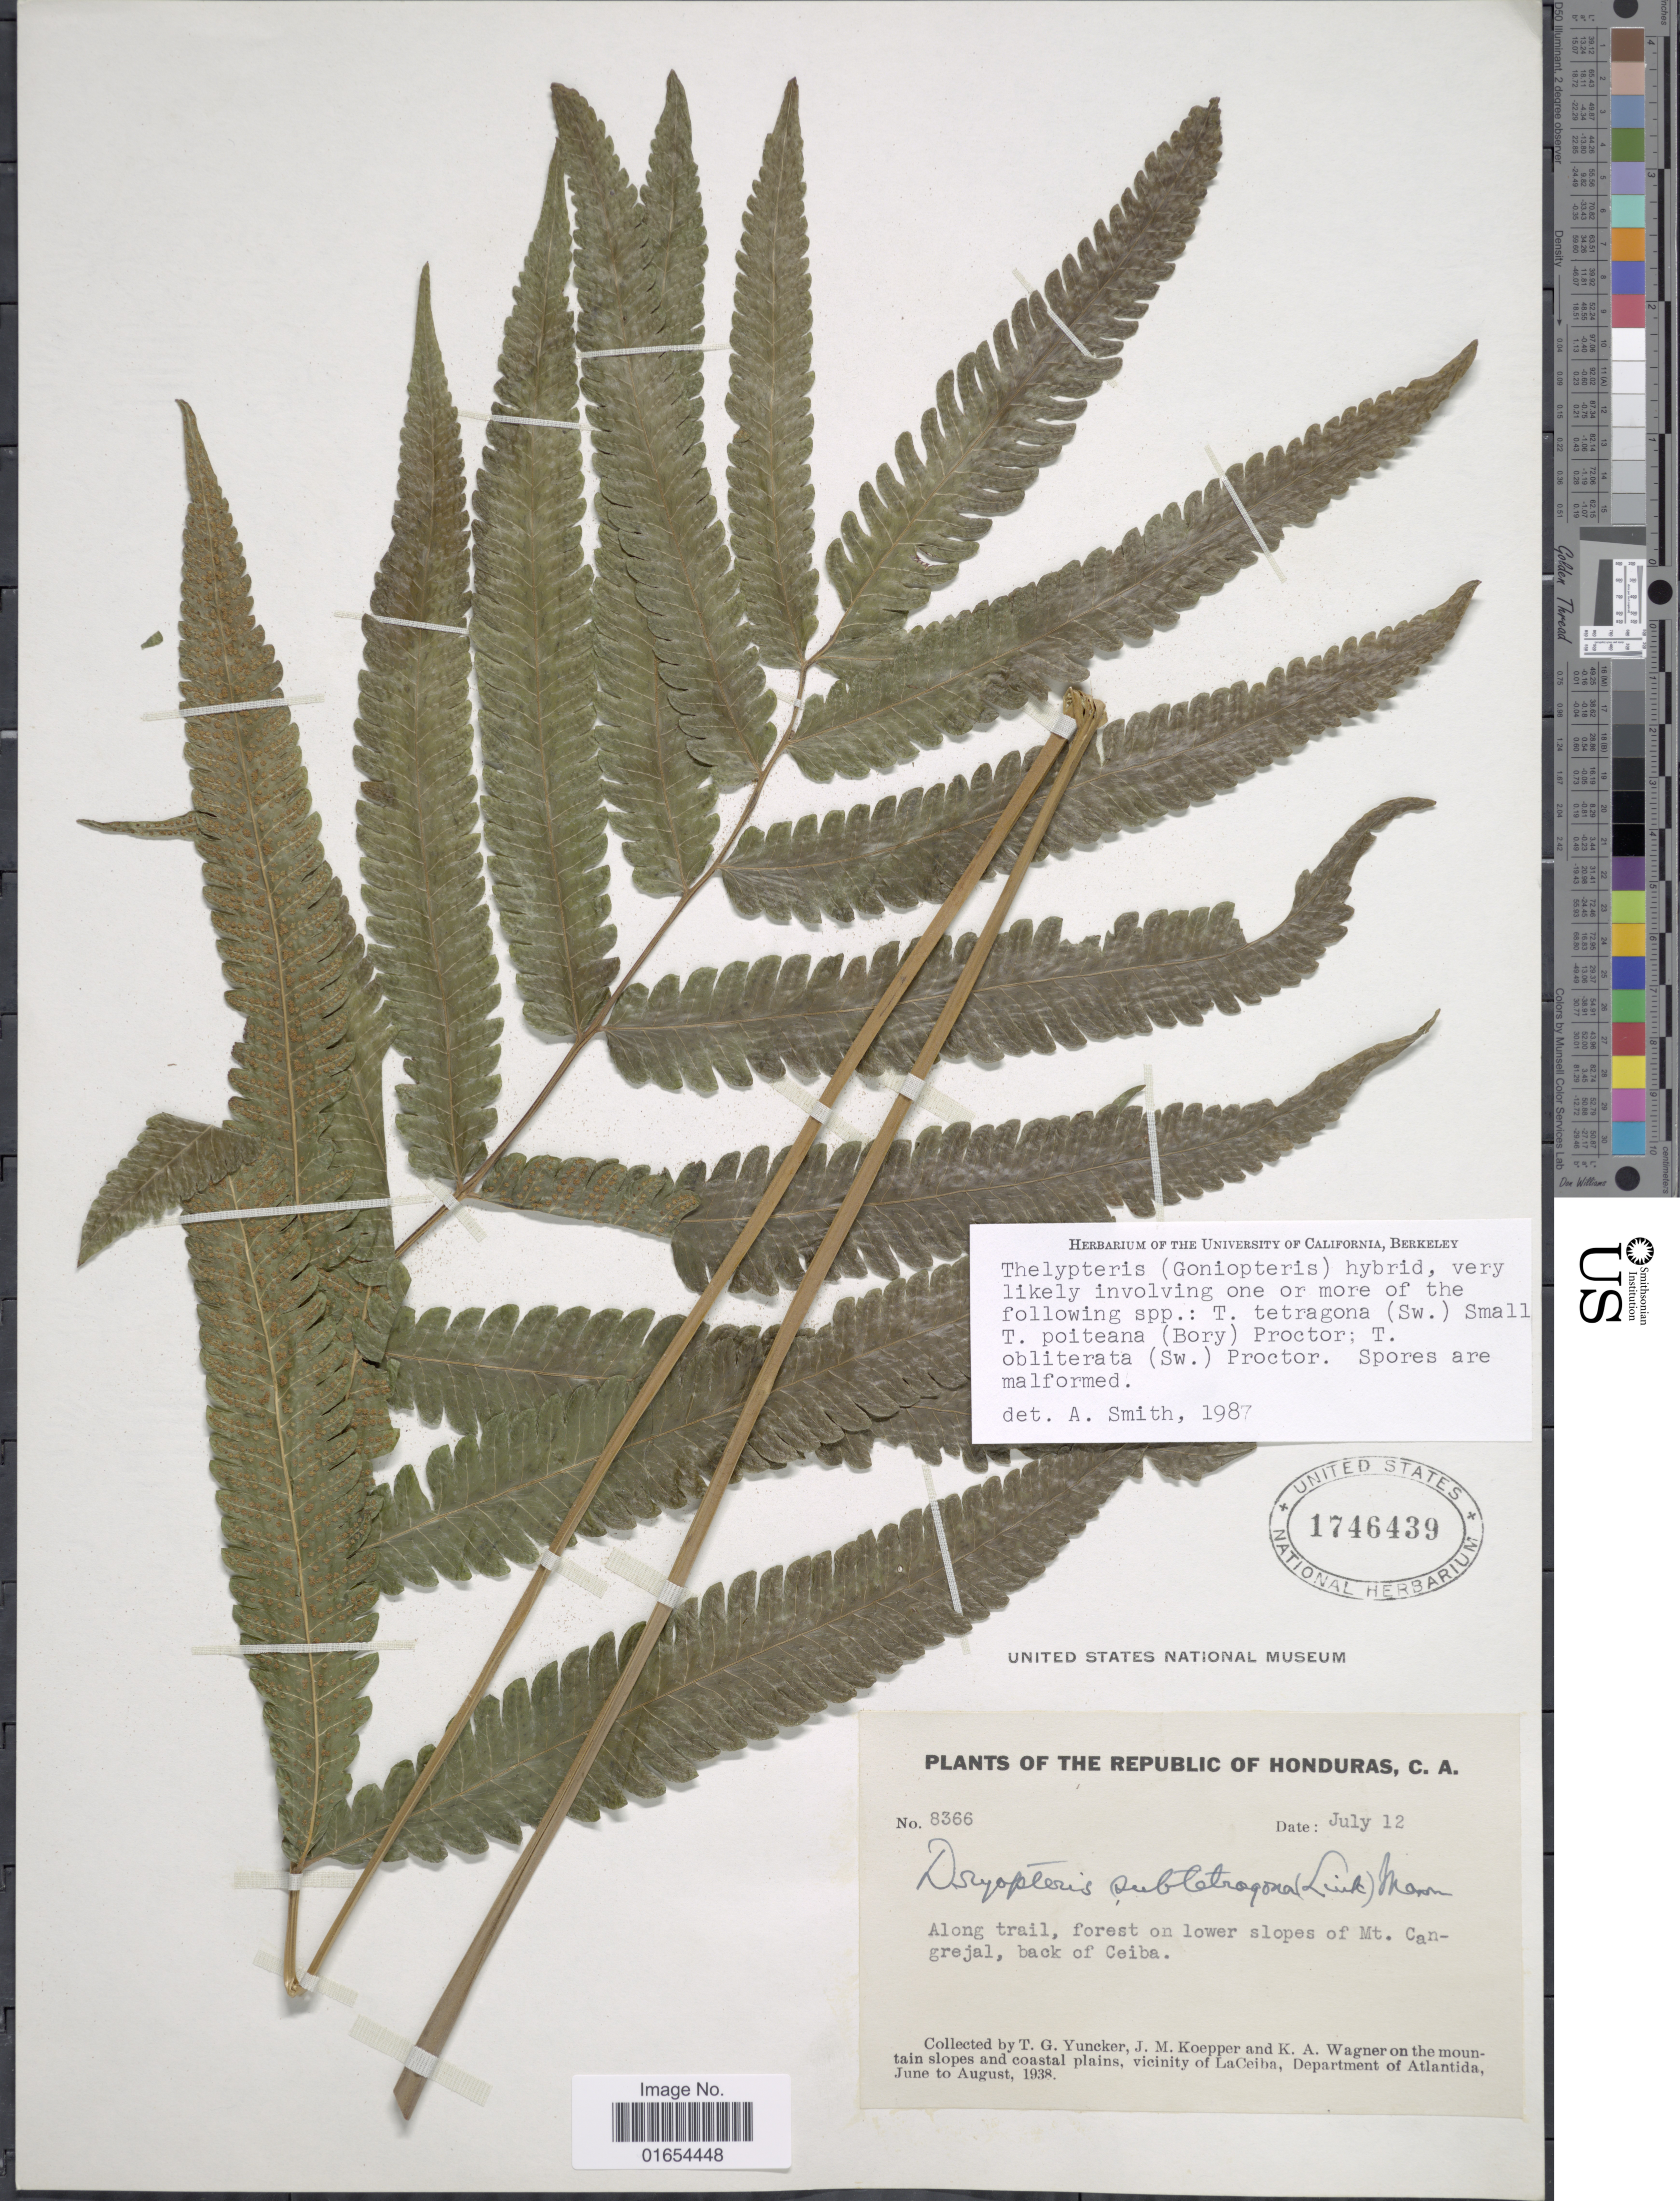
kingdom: Plantae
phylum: Tracheophyta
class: Polypodiopsida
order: Polypodiales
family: Thelypteridaceae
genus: Goniopteris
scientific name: Goniopteris sp.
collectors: T. G. Yuncker, J. M. Koepper & K. A. Wagner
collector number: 8366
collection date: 1938-07-12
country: Honduras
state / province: Atlántida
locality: Along trail, forest on lower slopes of Mt, Cangrejal, back of Ceiba, on the mountain slopes and coastal plains, vicinity of LaCeiba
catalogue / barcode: US 1746439